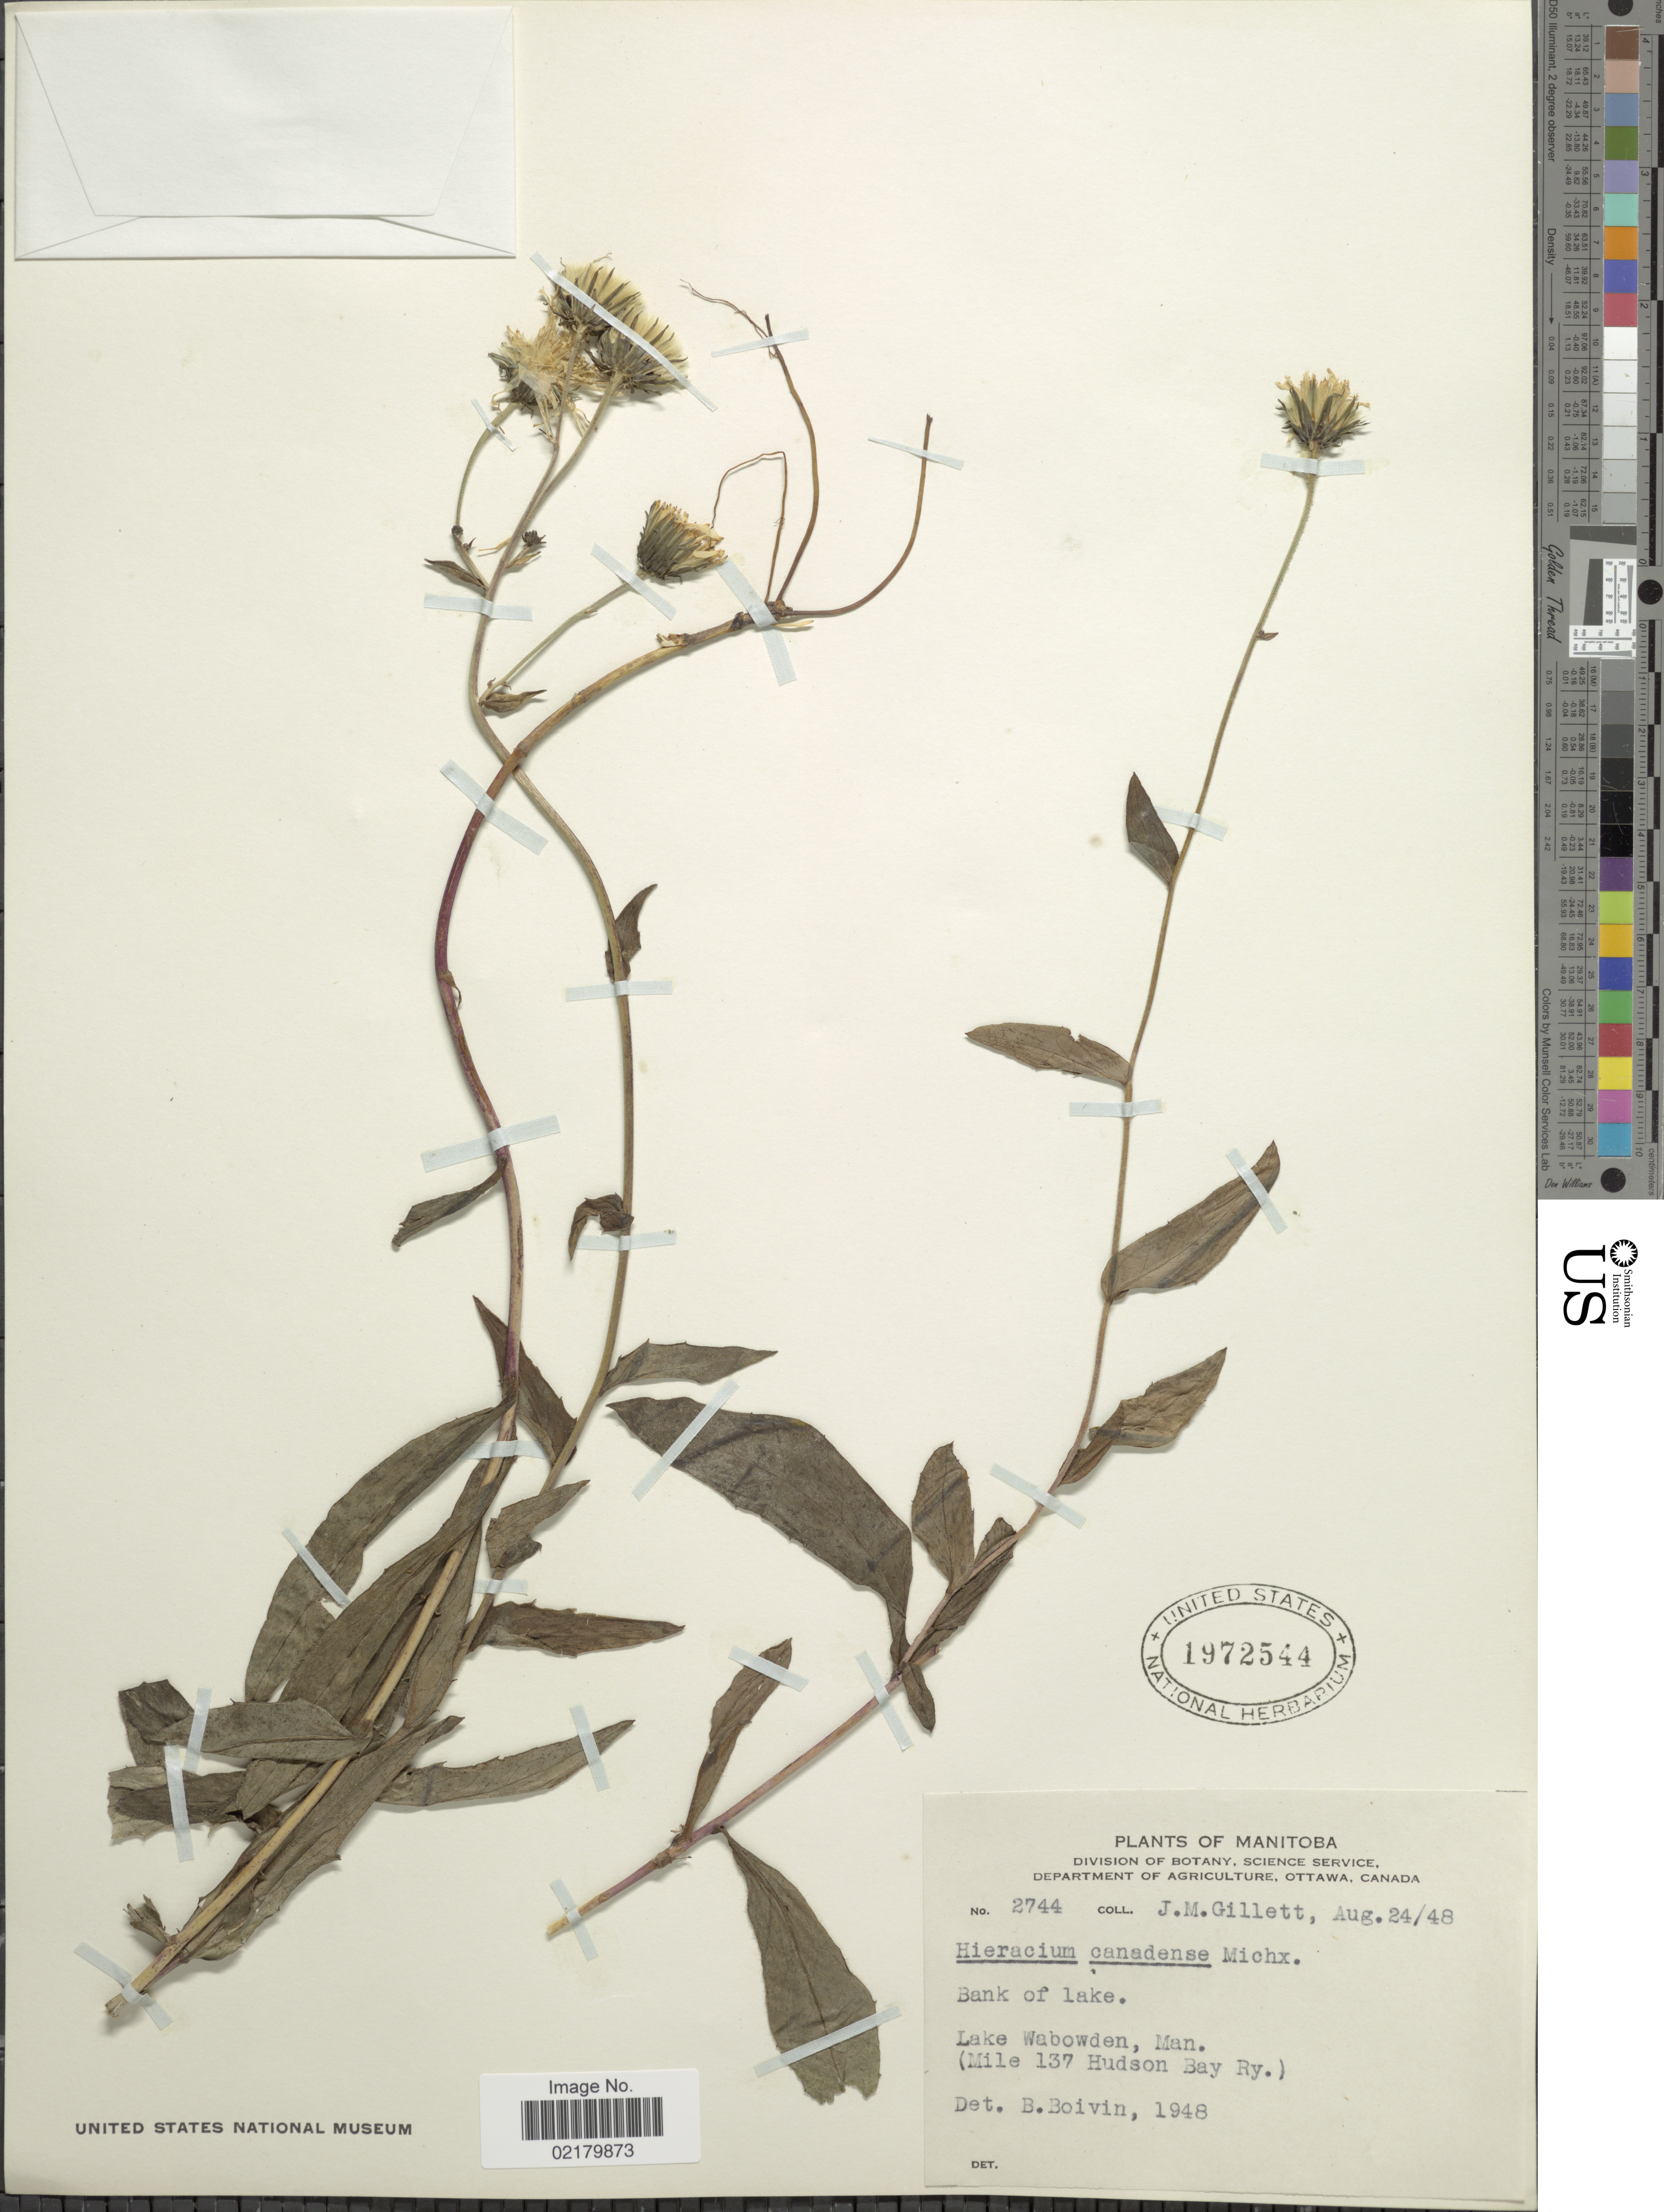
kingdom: Plantae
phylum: Tracheophyta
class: Magnoliopsida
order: Asterales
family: Asteraceae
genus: Hieracium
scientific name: Hieracium canadense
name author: Michx.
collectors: J. M. Gillett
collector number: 2744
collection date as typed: Transcribed d/m/y: 24/8/48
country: Canada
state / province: Manitoba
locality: Bank of lake. Lake Wabowden, Man. (Mile 137 Hudson Bay Ry.)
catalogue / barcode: US 1972544